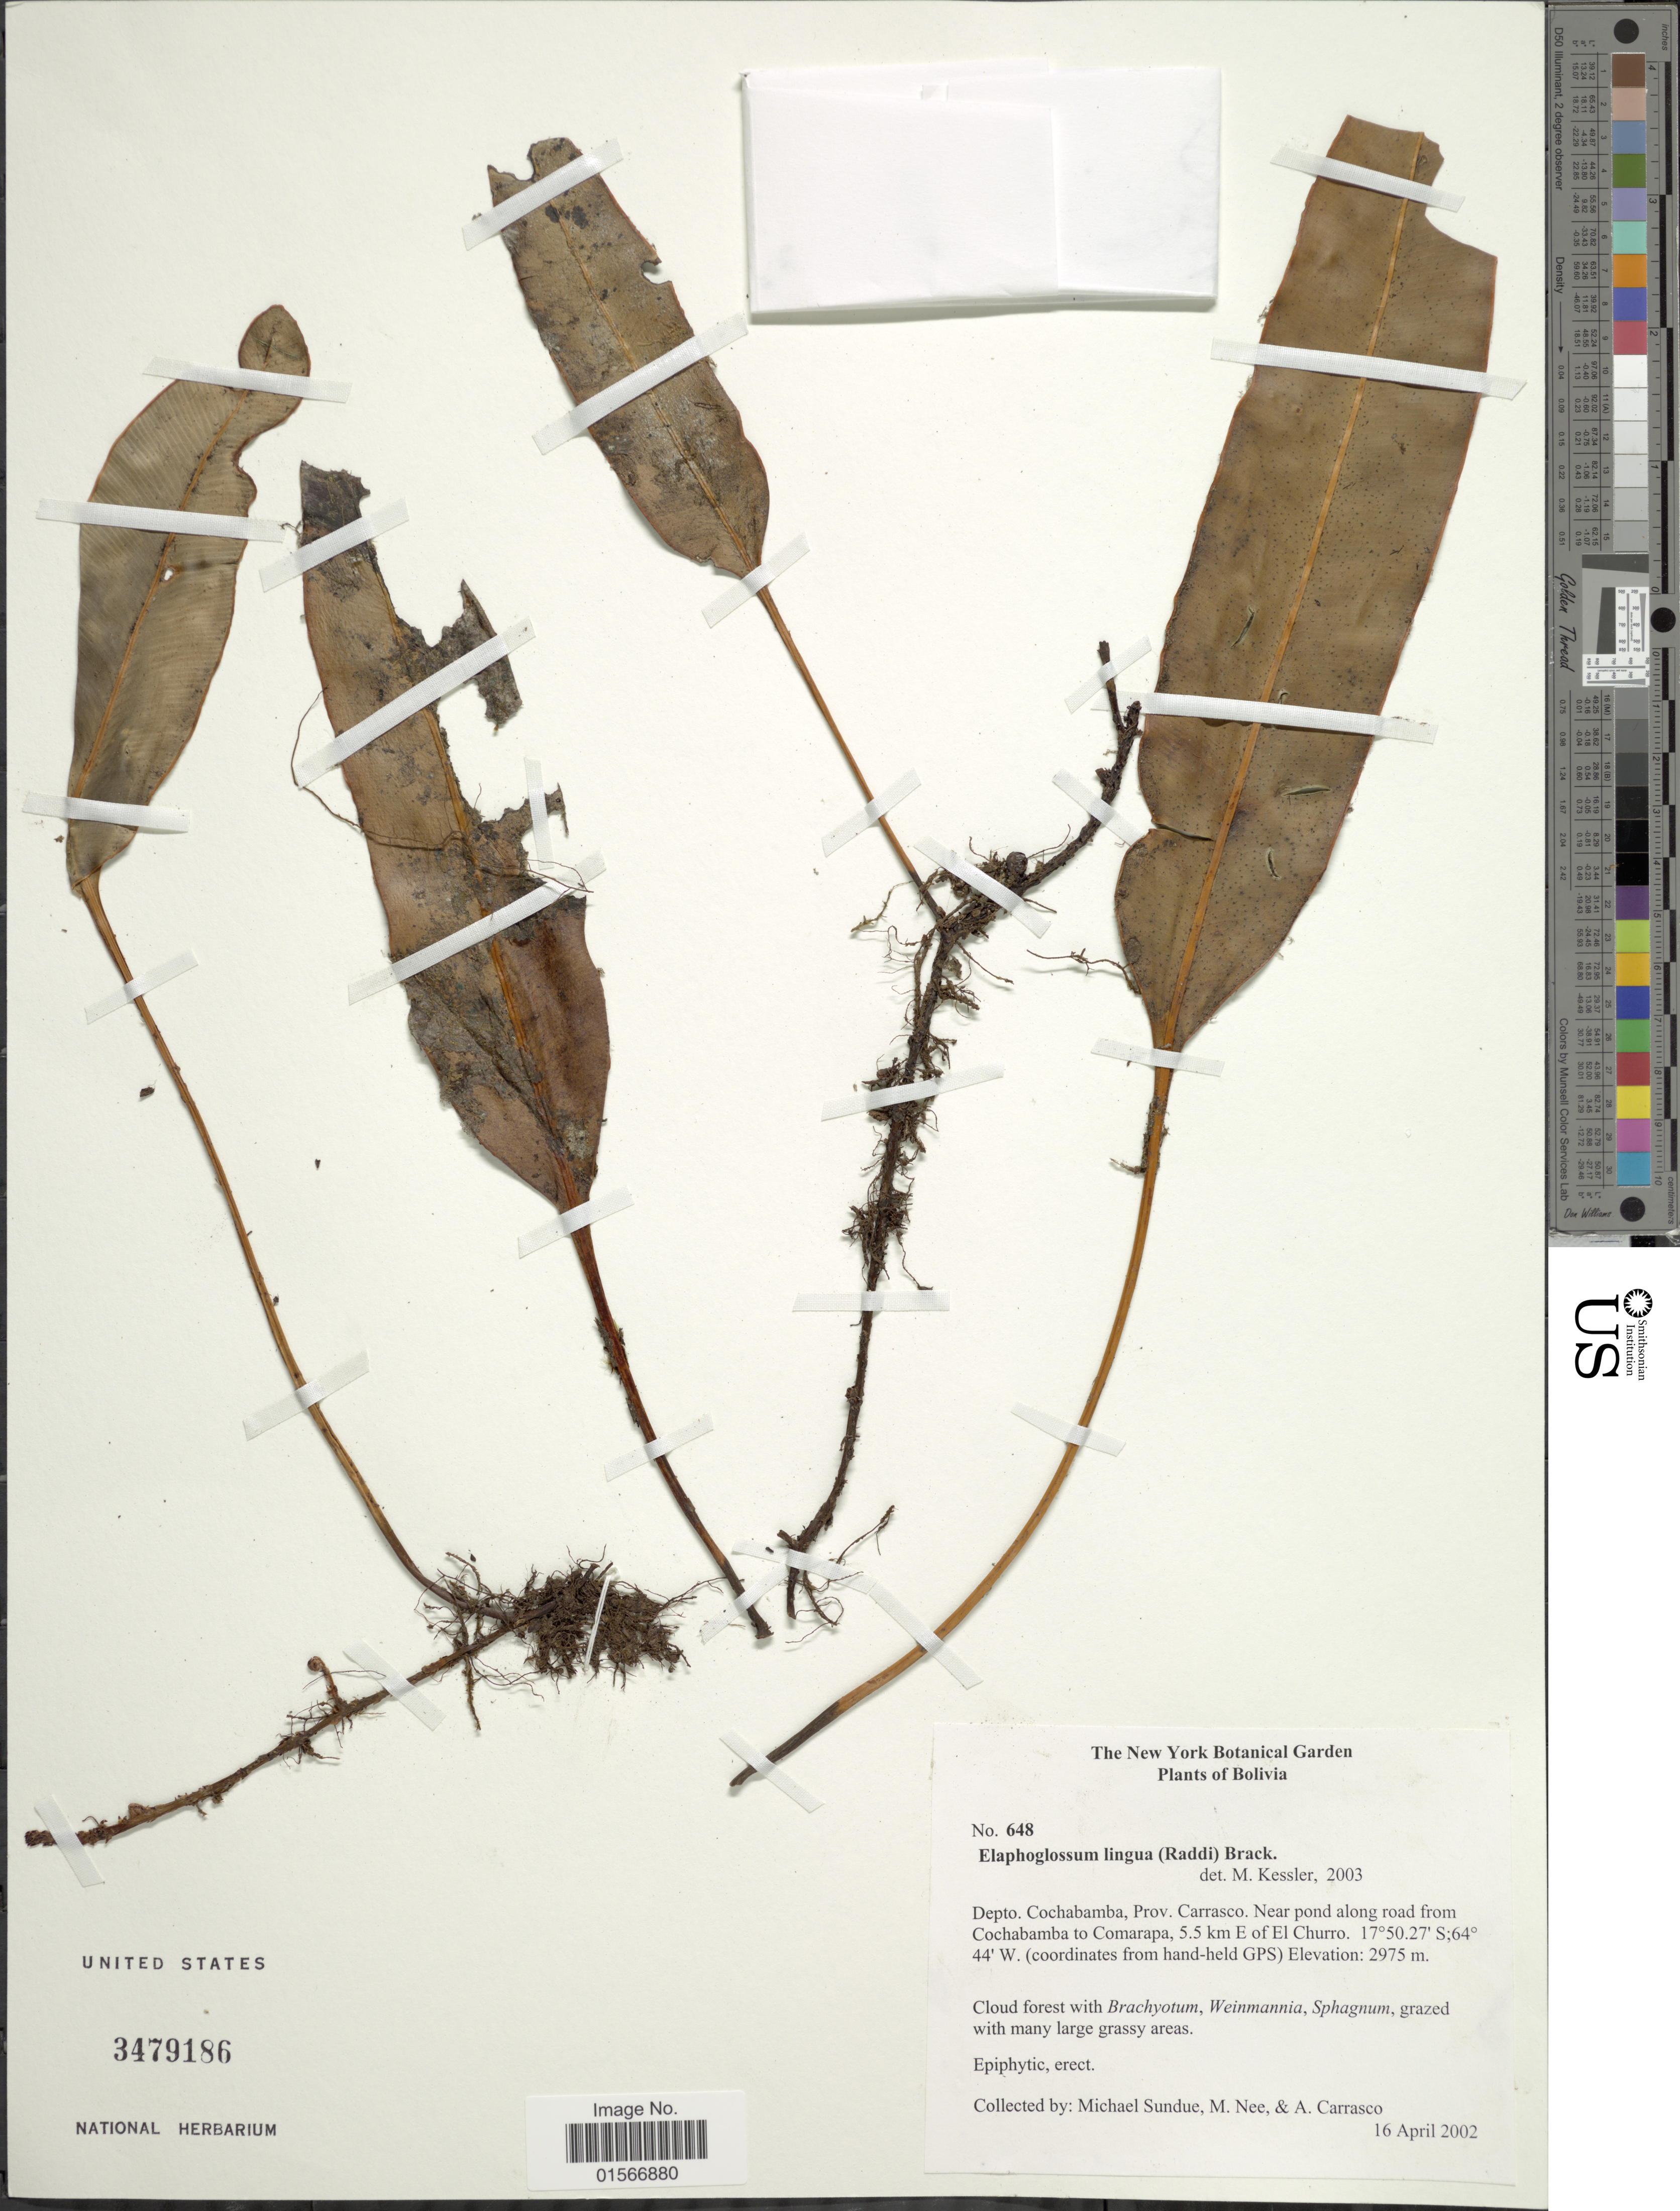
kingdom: Plantae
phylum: Tracheophyta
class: Polypodiopsida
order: Polypodiales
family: Dryopteridaceae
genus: Elaphoglossum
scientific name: Elaphoglossum lingua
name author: (C. Presl) Brack.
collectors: M. Sundue, M. Nee & A. Carrasco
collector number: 648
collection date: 2002-04-16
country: Bolivia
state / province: Cochabamba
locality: Depto. Cochabamba, Prov. Carrasco. Near pond along road from Cochabamba to Comarapa, 5.5 km E of El Churro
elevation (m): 2975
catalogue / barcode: US 3479186